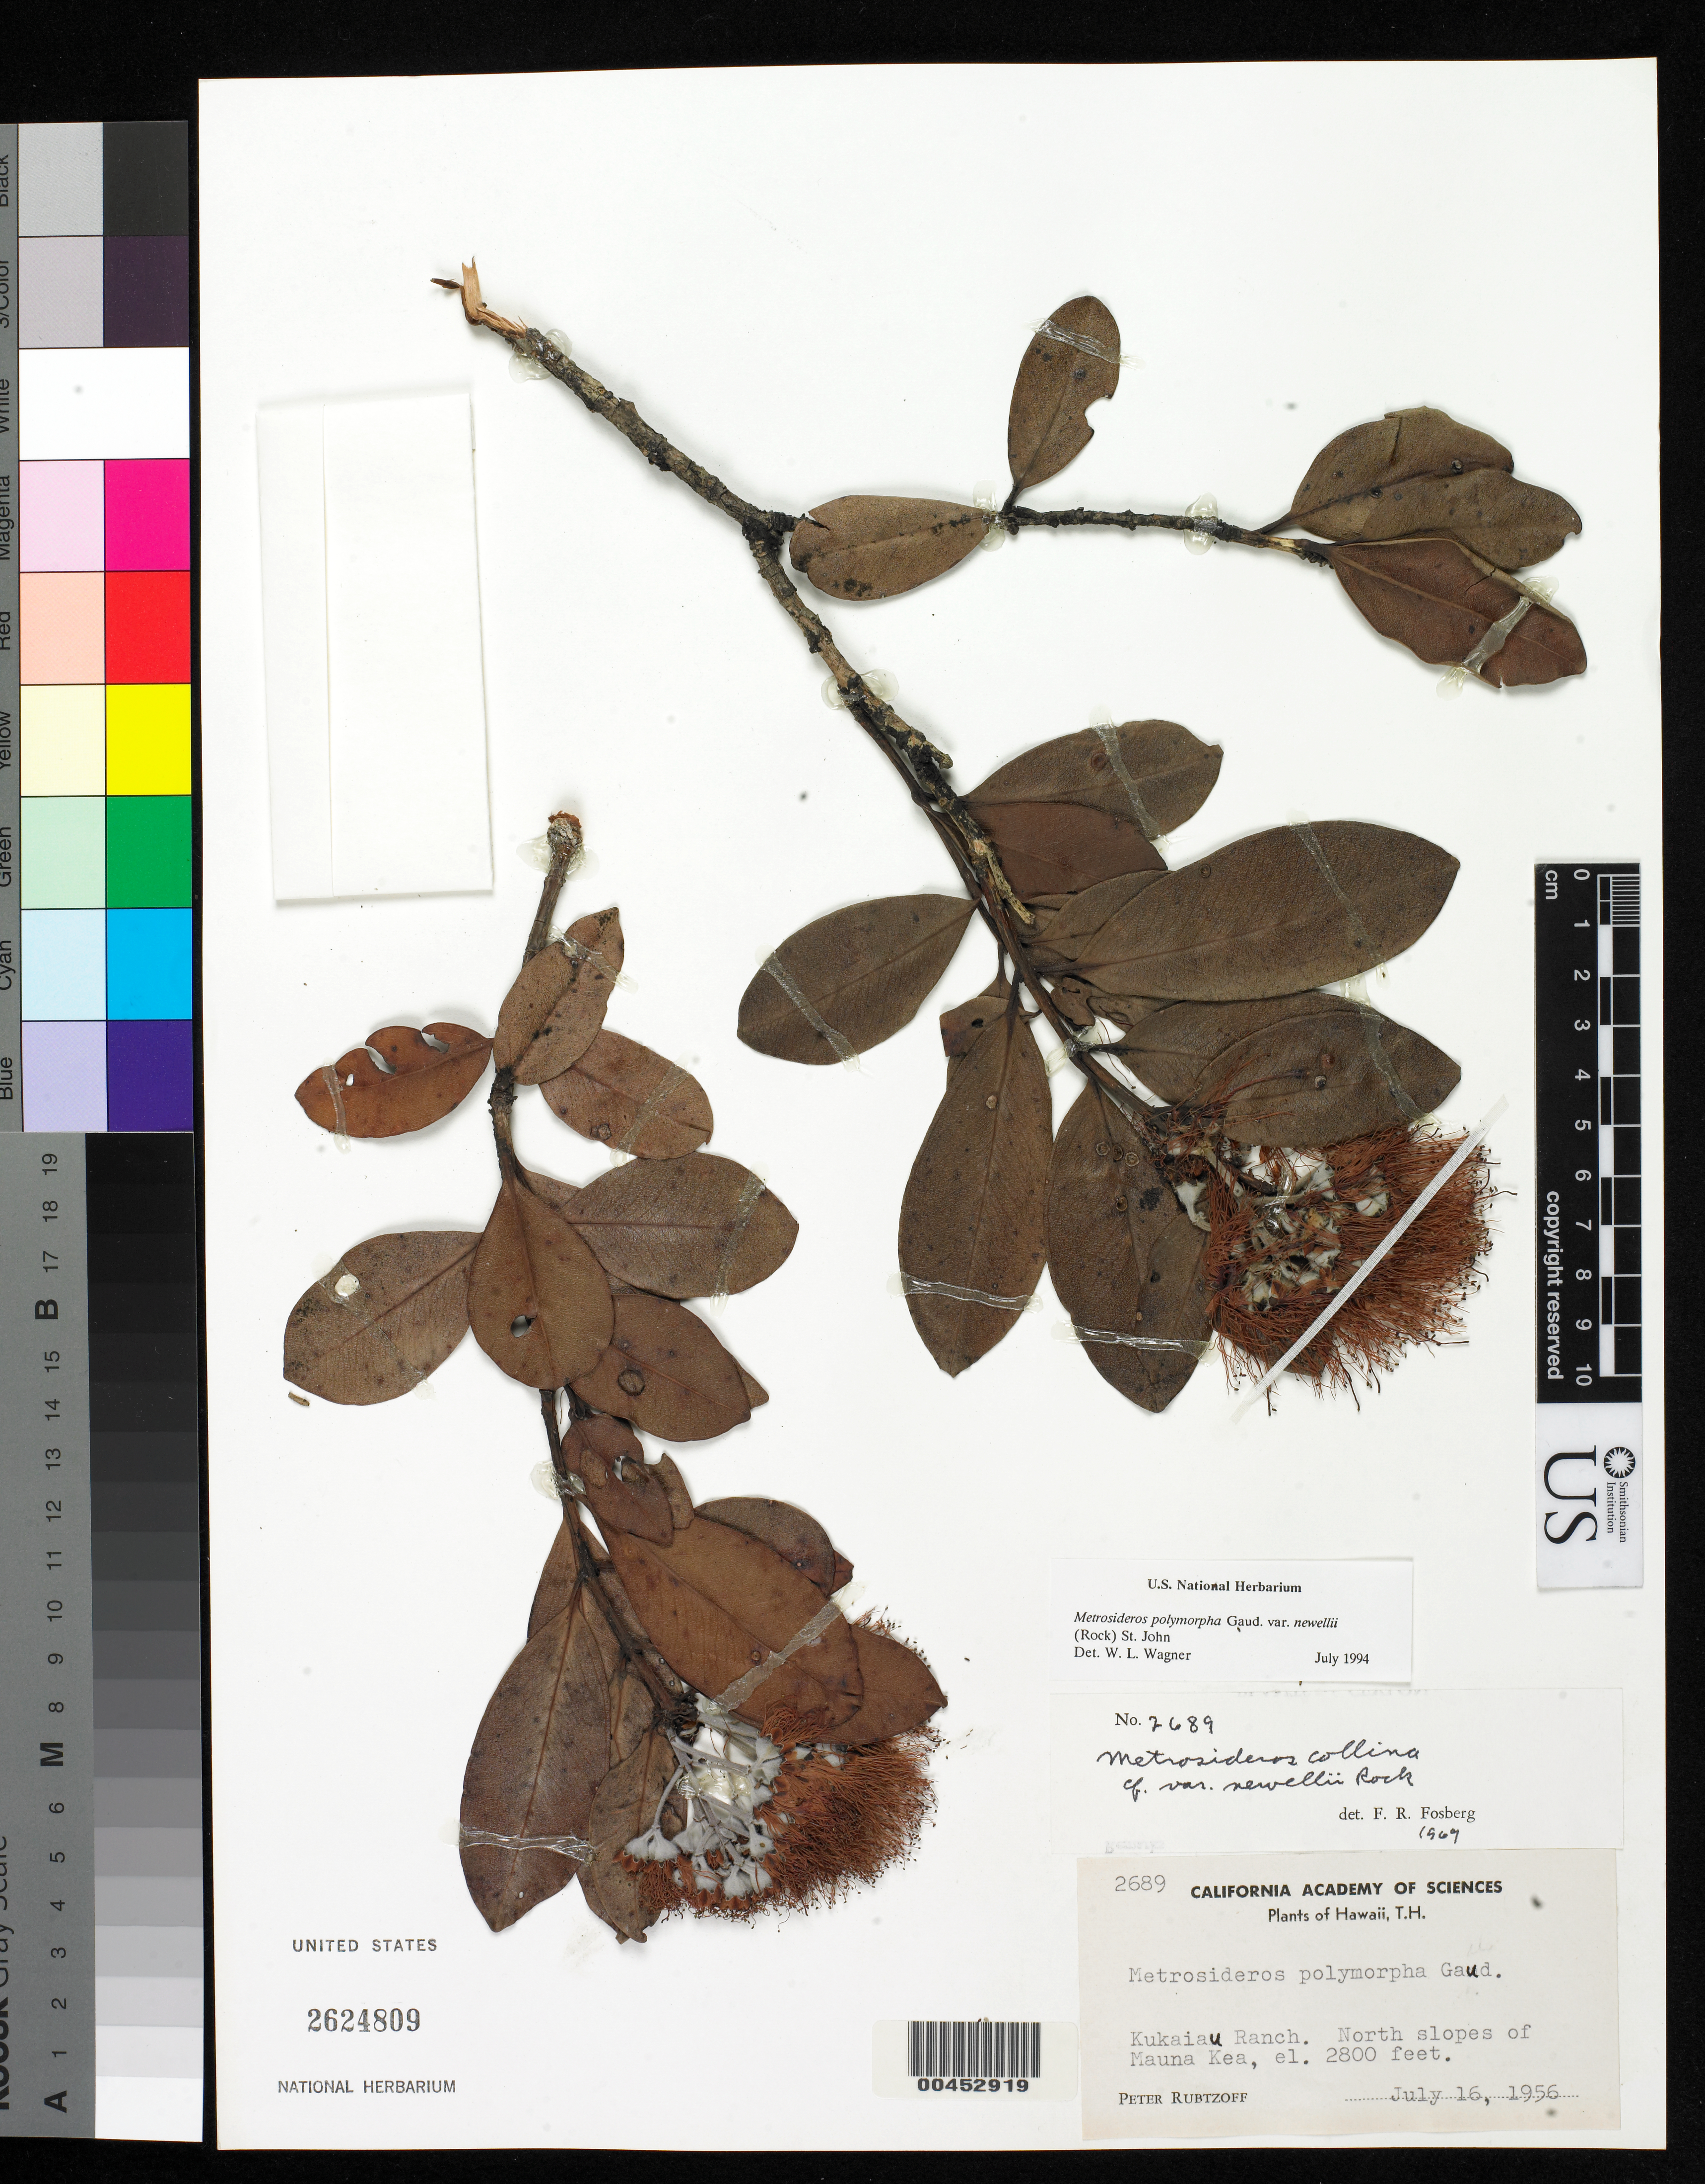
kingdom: Plantae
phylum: Tracheophyta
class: Magnoliopsida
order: Myrtales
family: Myrtaceae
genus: Metrosideros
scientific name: Metrosideros polymorpha var. newellii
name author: (Rock) H. St. John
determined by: Wagner, W. L., (BOT), Smithsonian Institution - National Museum of Natural History (UNITED STATES)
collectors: P. Rubtzoff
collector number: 2689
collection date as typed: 16 Jul 1956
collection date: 1956-07-16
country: United States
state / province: Hawaii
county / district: Hawaii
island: Hawaii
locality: Kukaiau Ranch. N slopes of Mauna Kea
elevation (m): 853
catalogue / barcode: US 2624809